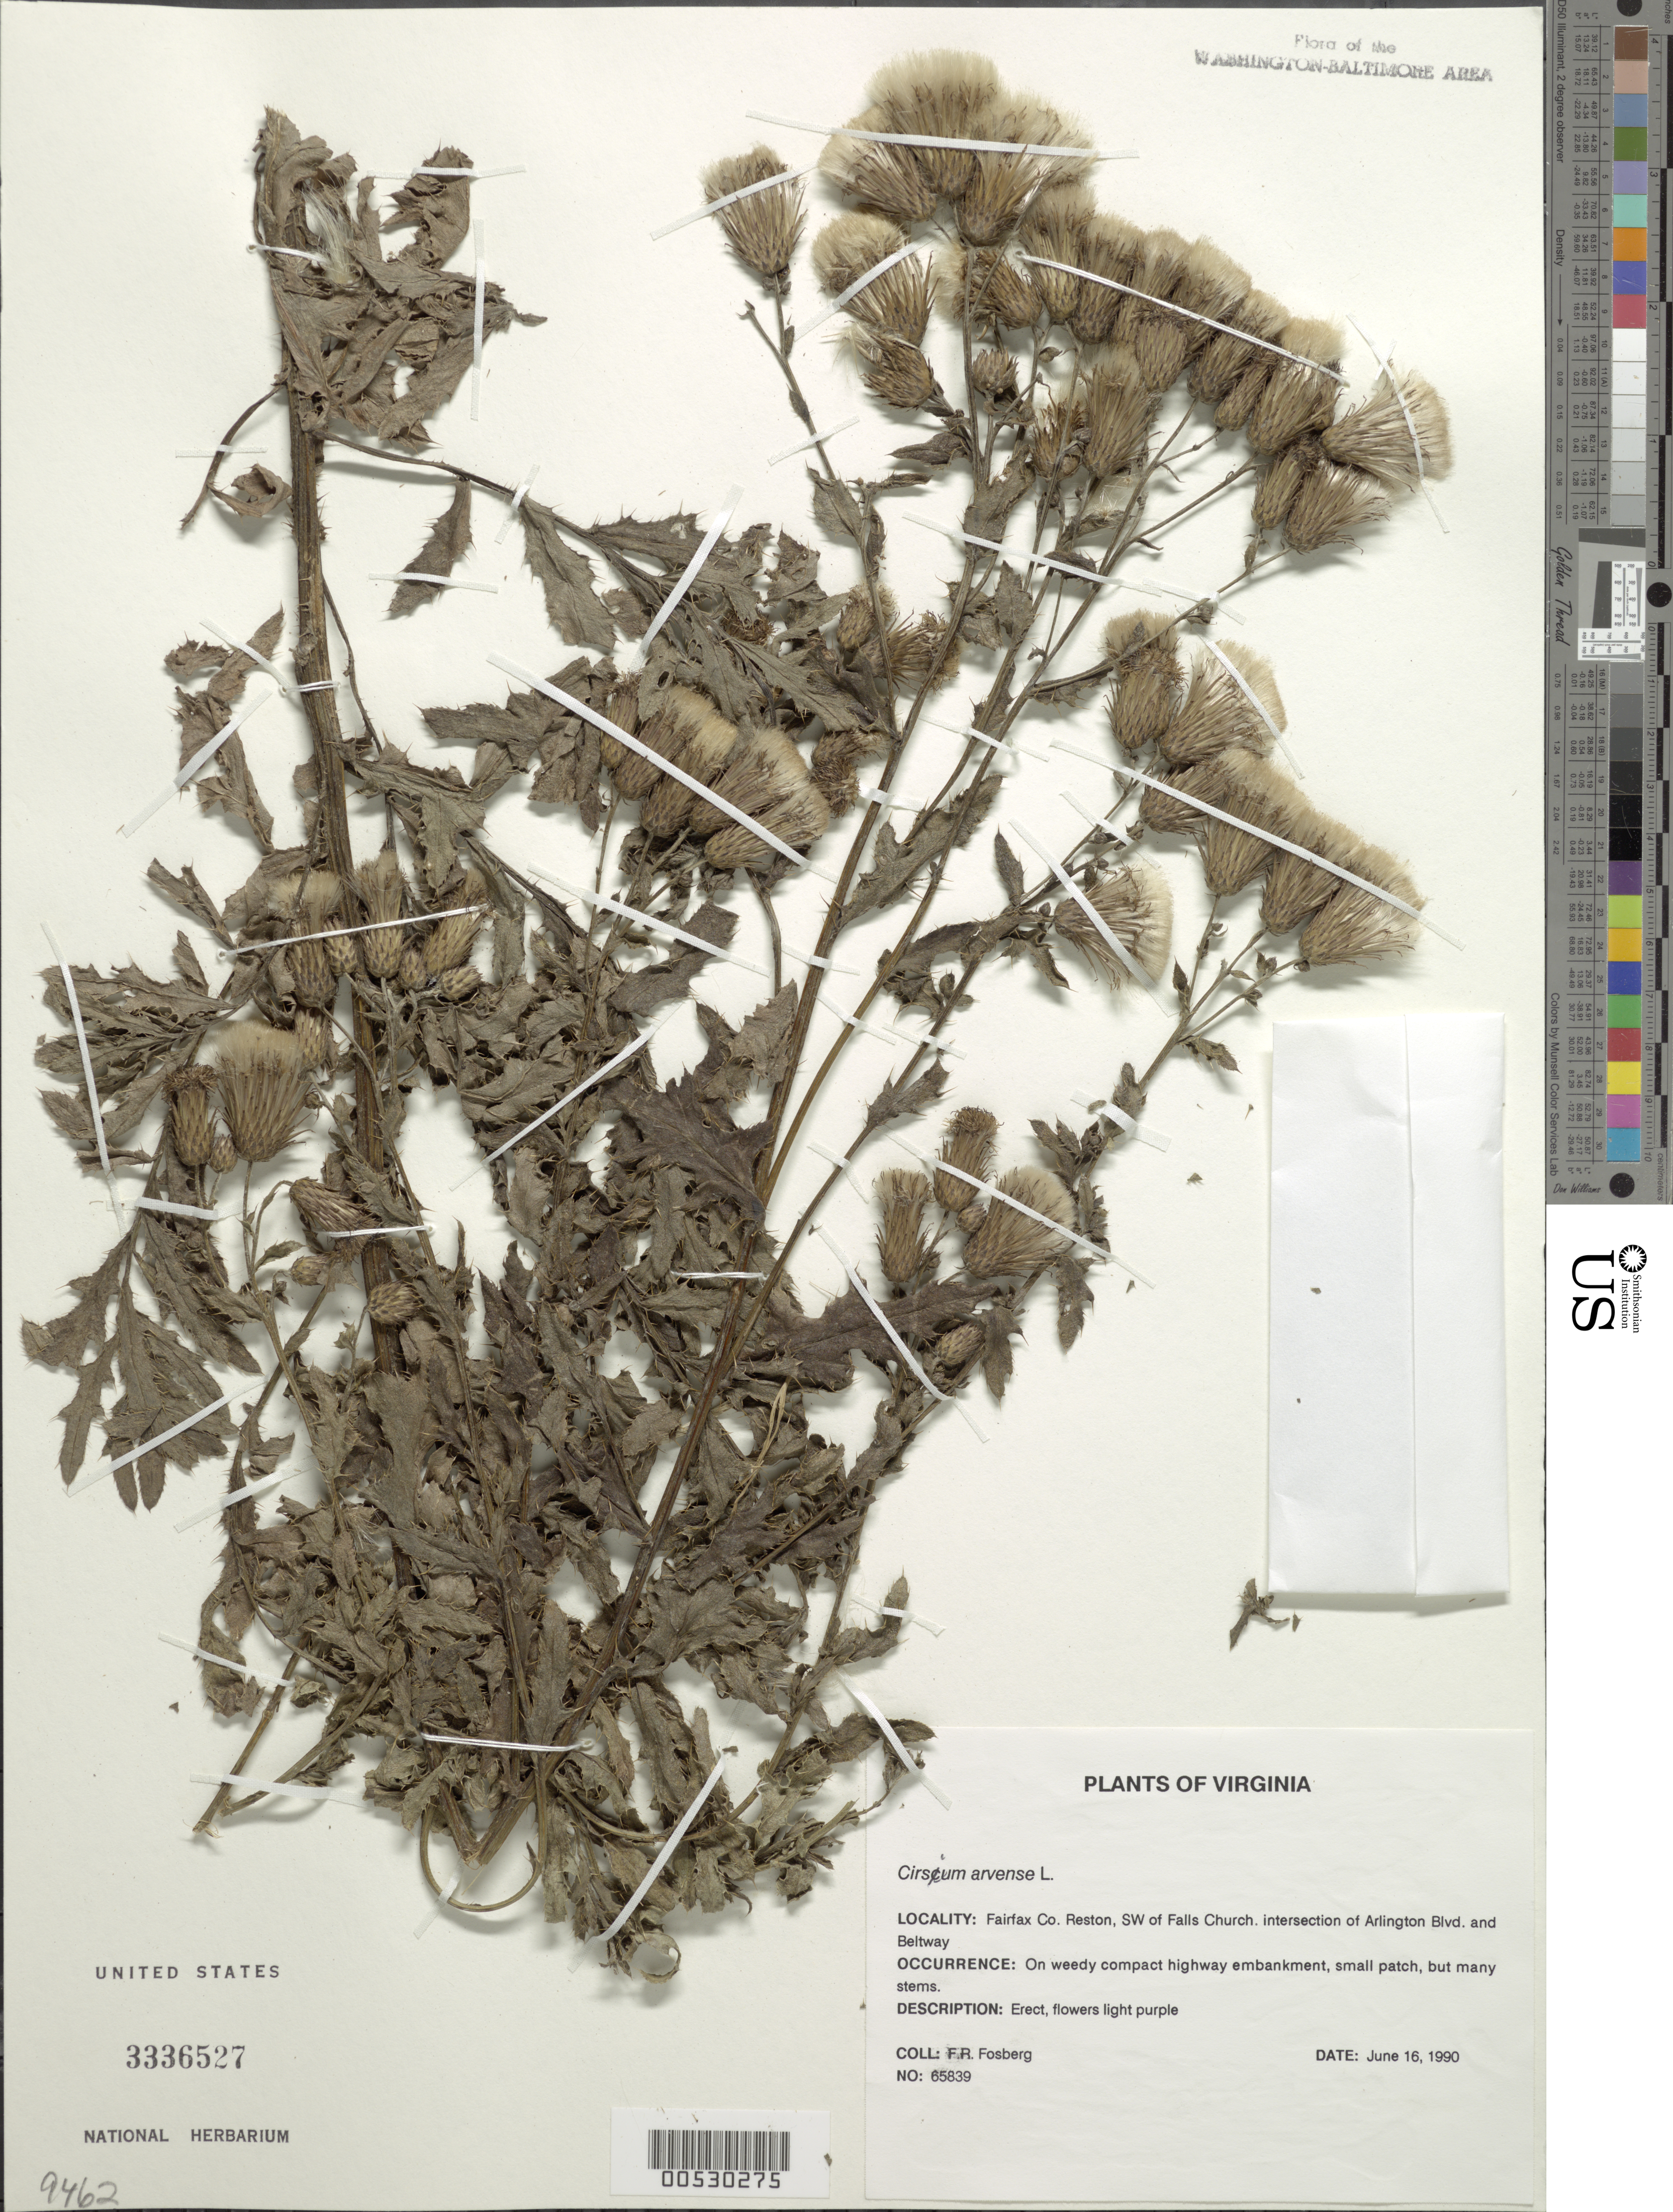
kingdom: Plantae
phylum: Tracheophyta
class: Magnoliopsida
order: Asterales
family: Asteraceae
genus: Cirsium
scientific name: Cirsium arvense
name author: (L.) Scop.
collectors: F. R. Fosberg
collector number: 65839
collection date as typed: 16 Sep 1990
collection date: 1990-09-16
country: United States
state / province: Virginia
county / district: Fairfax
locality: Reston, SW of Falls Church, intersection of Arlington Blvd. and Beltway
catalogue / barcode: US 3336527